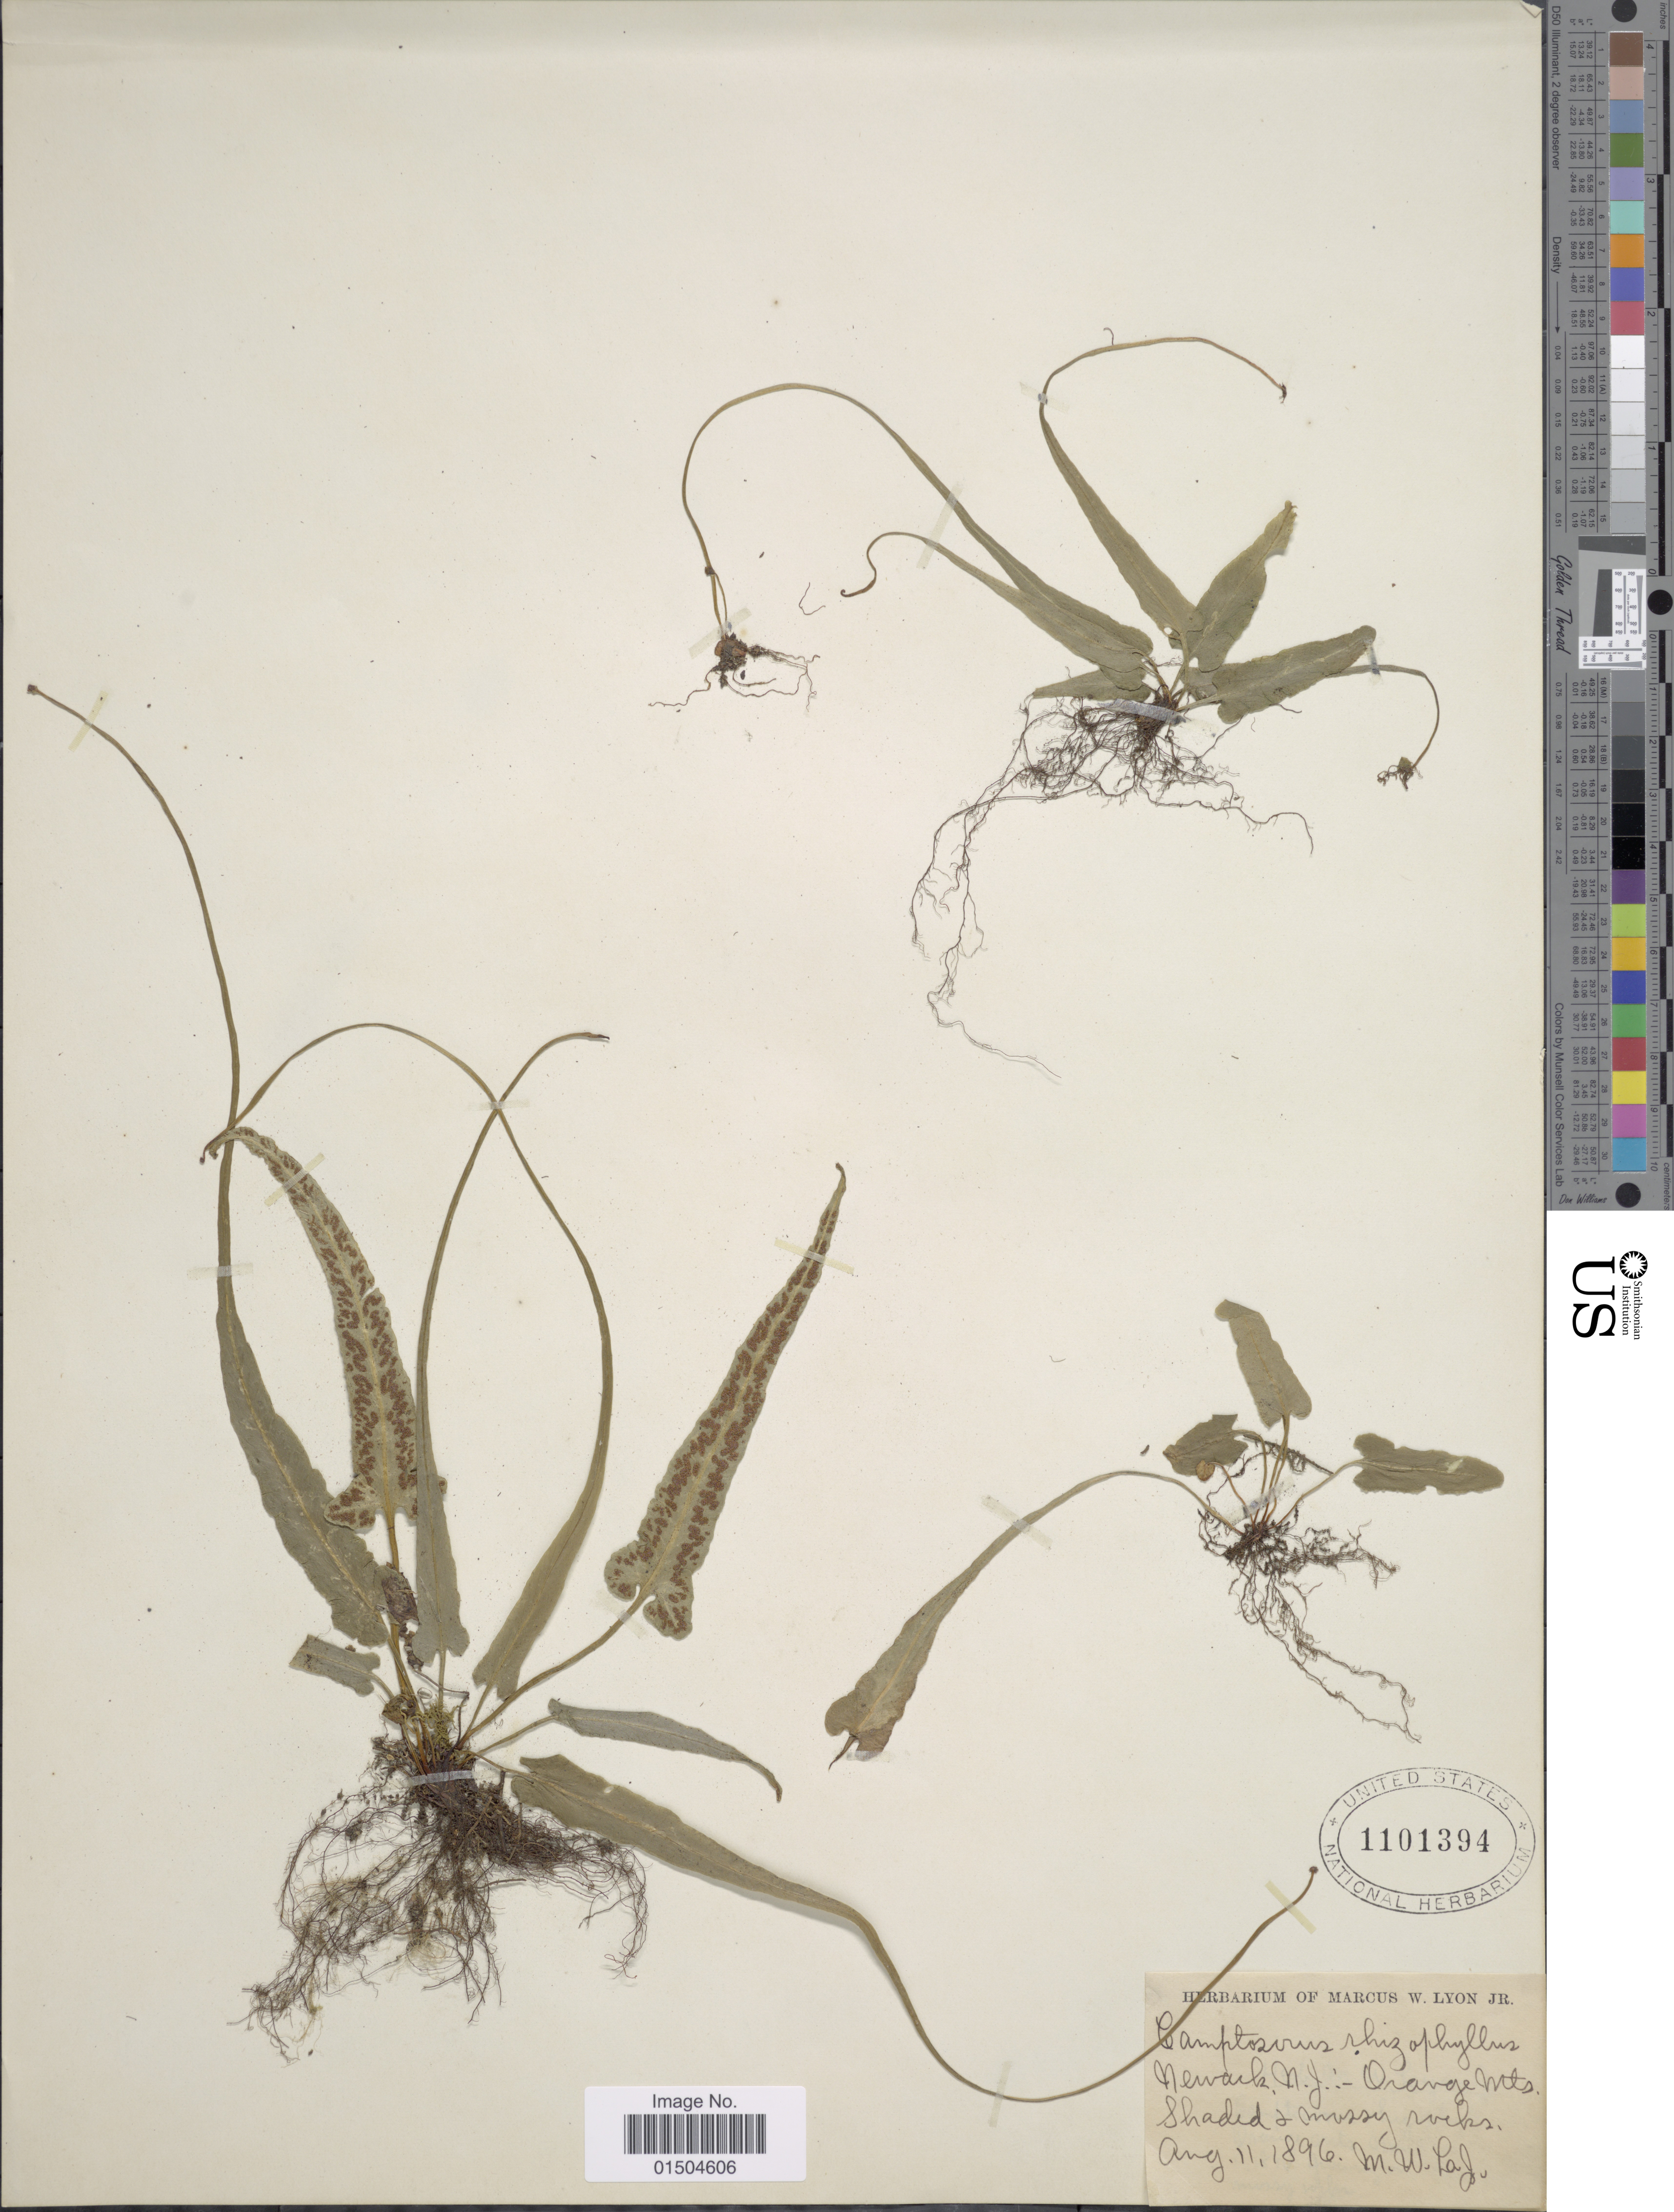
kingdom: Plantae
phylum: Tracheophyta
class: Polypodiopsida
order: Polypodiales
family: Aspleniaceae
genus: Asplenium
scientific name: Asplenium rhizophyllum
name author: L.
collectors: M. W. Lyon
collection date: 1896-08-11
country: United States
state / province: New York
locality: Newark. Orange Mts.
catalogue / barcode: US 1101394